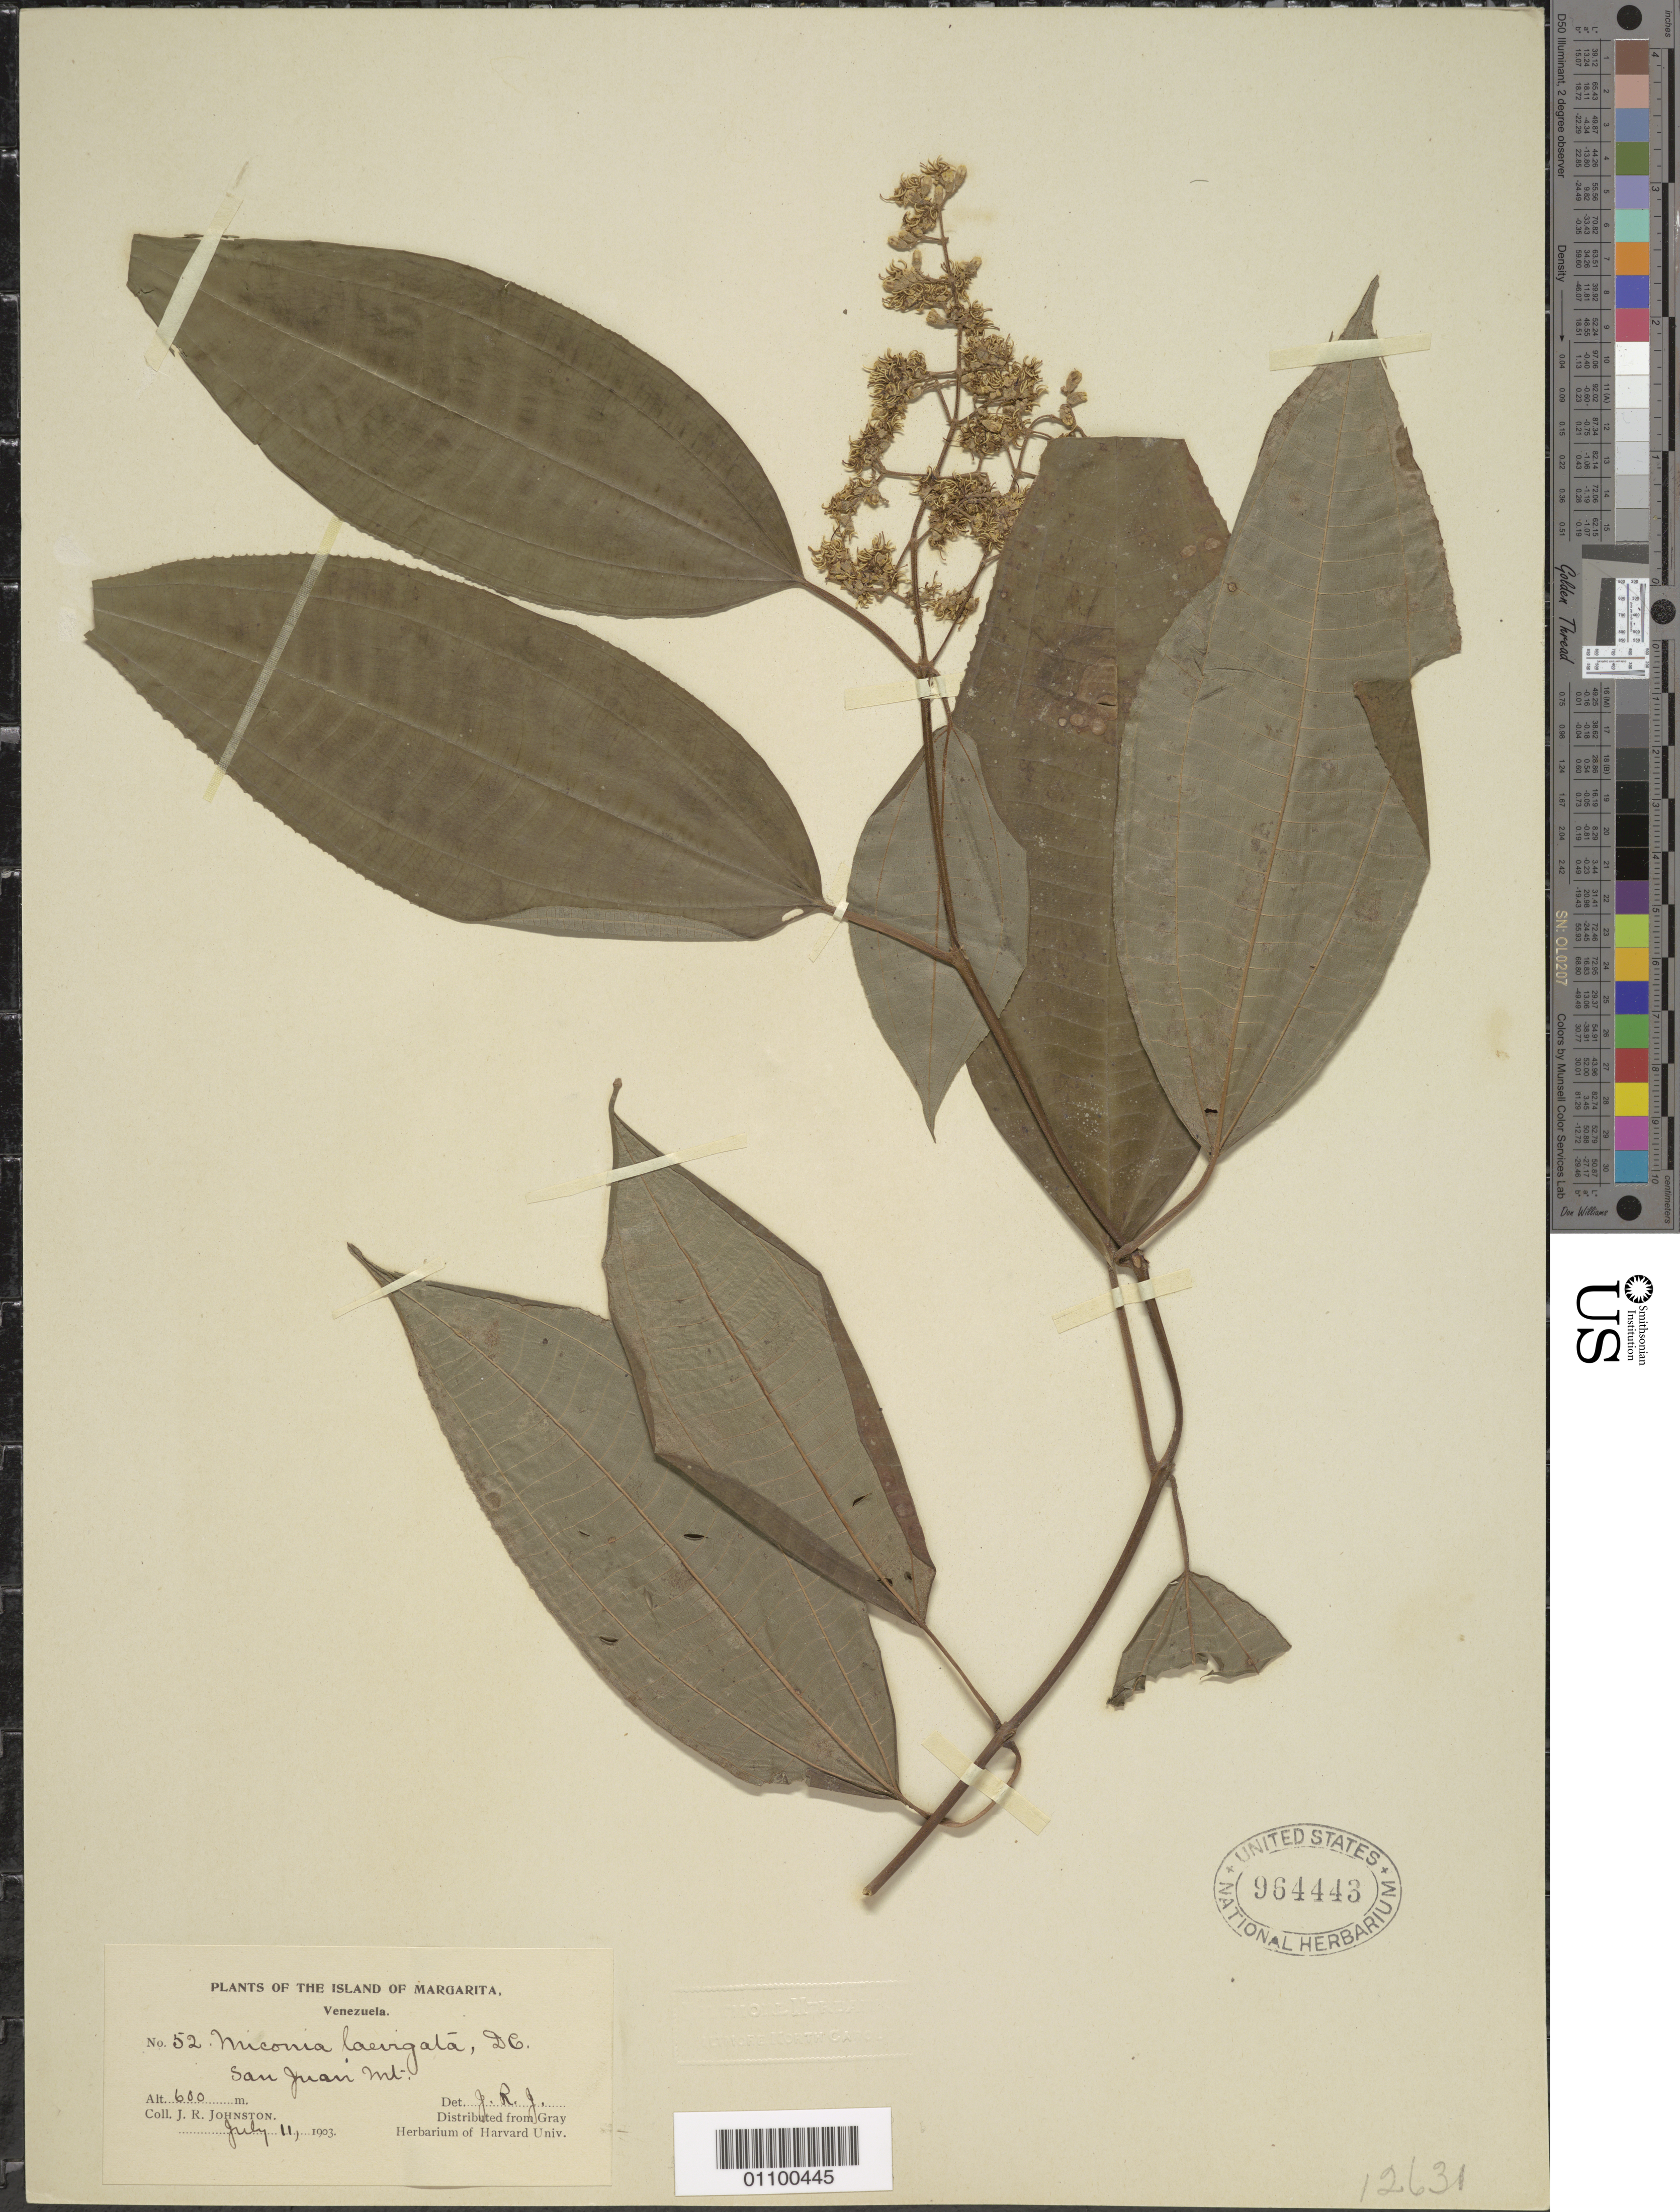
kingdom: Plantae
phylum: Tracheophyta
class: Magnoliopsida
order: Myrtales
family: Melastomataceae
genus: Miconia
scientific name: Miconia laevigata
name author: (L.) D. Don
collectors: J. Johnston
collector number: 52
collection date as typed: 11 Jul 1903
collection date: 1903-07-11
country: Venezuela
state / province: Nueva Esparta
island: Margarita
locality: San Juan Mt.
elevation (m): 600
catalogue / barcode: US 964443